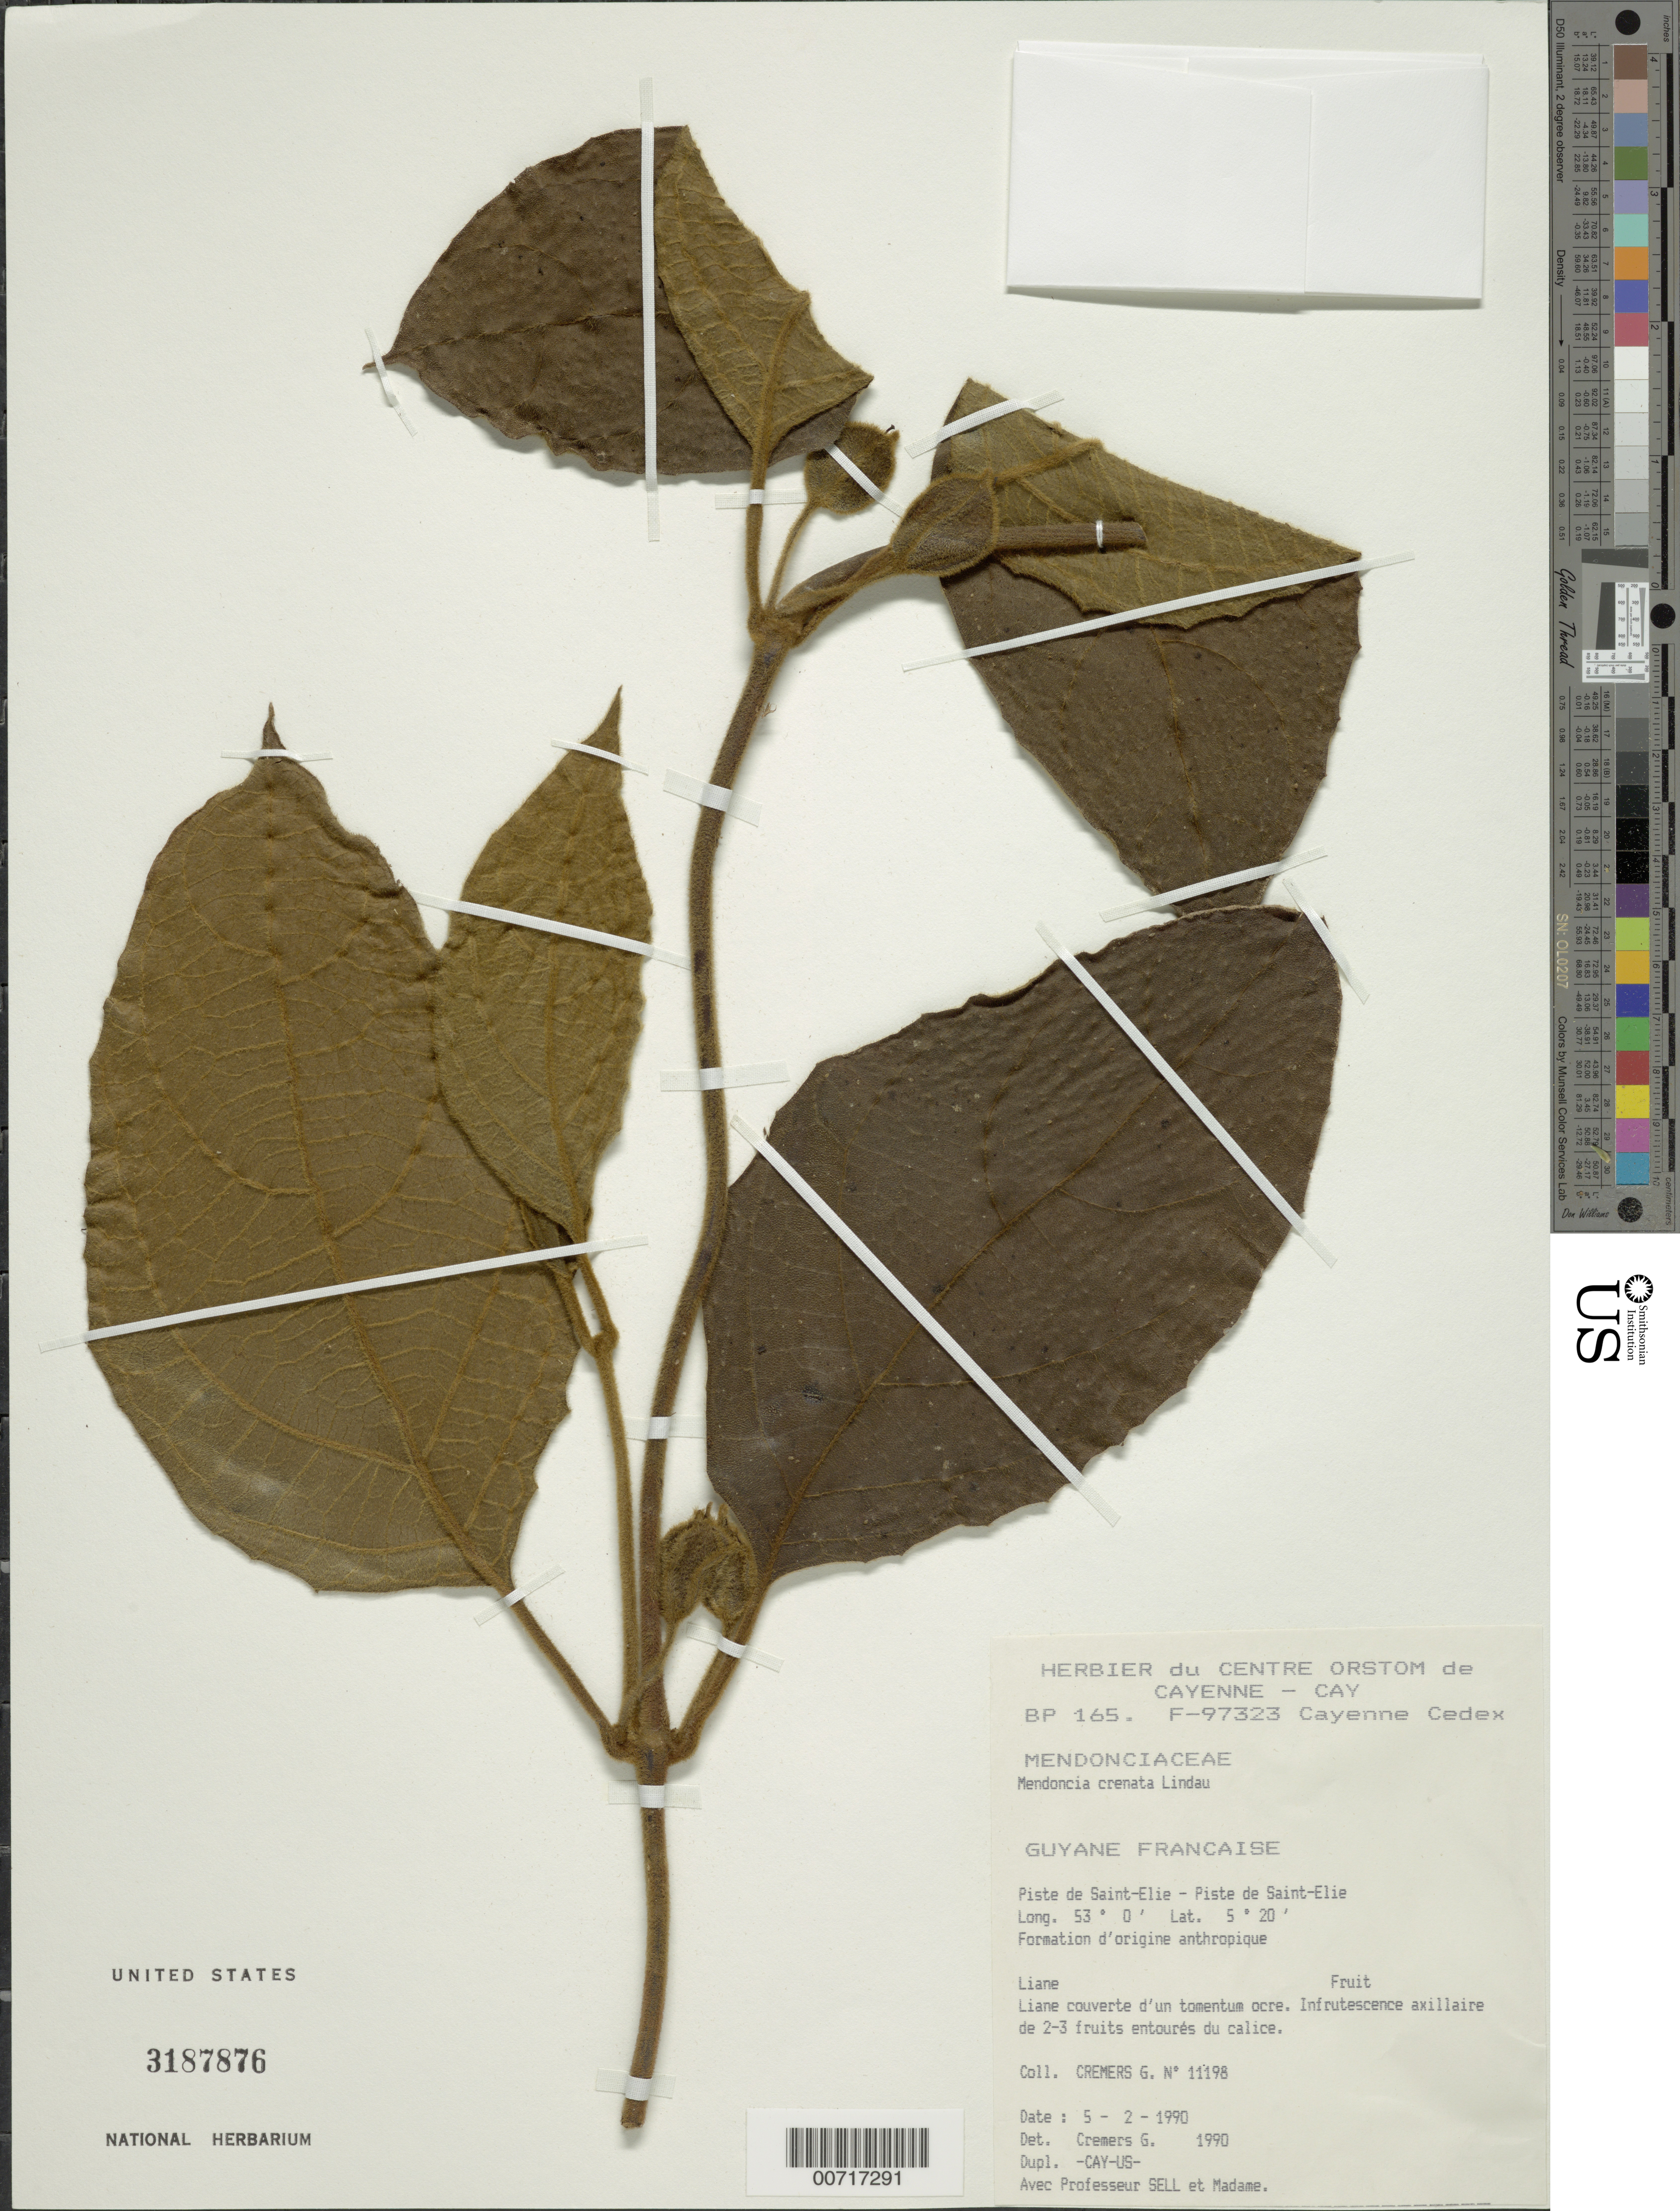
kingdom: Plantae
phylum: Tracheophyta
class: Magnoliopsida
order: Lamiales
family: Acanthaceae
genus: Mendoncia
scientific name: Mendoncia crenata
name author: Lindau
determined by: Cremers, Georges A.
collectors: G. Cremers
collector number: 11198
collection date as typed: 5-Feb-90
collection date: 1990-02-05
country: French Guiana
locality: Piste de Saint-Élie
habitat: Anthropic formation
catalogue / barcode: US 3187876